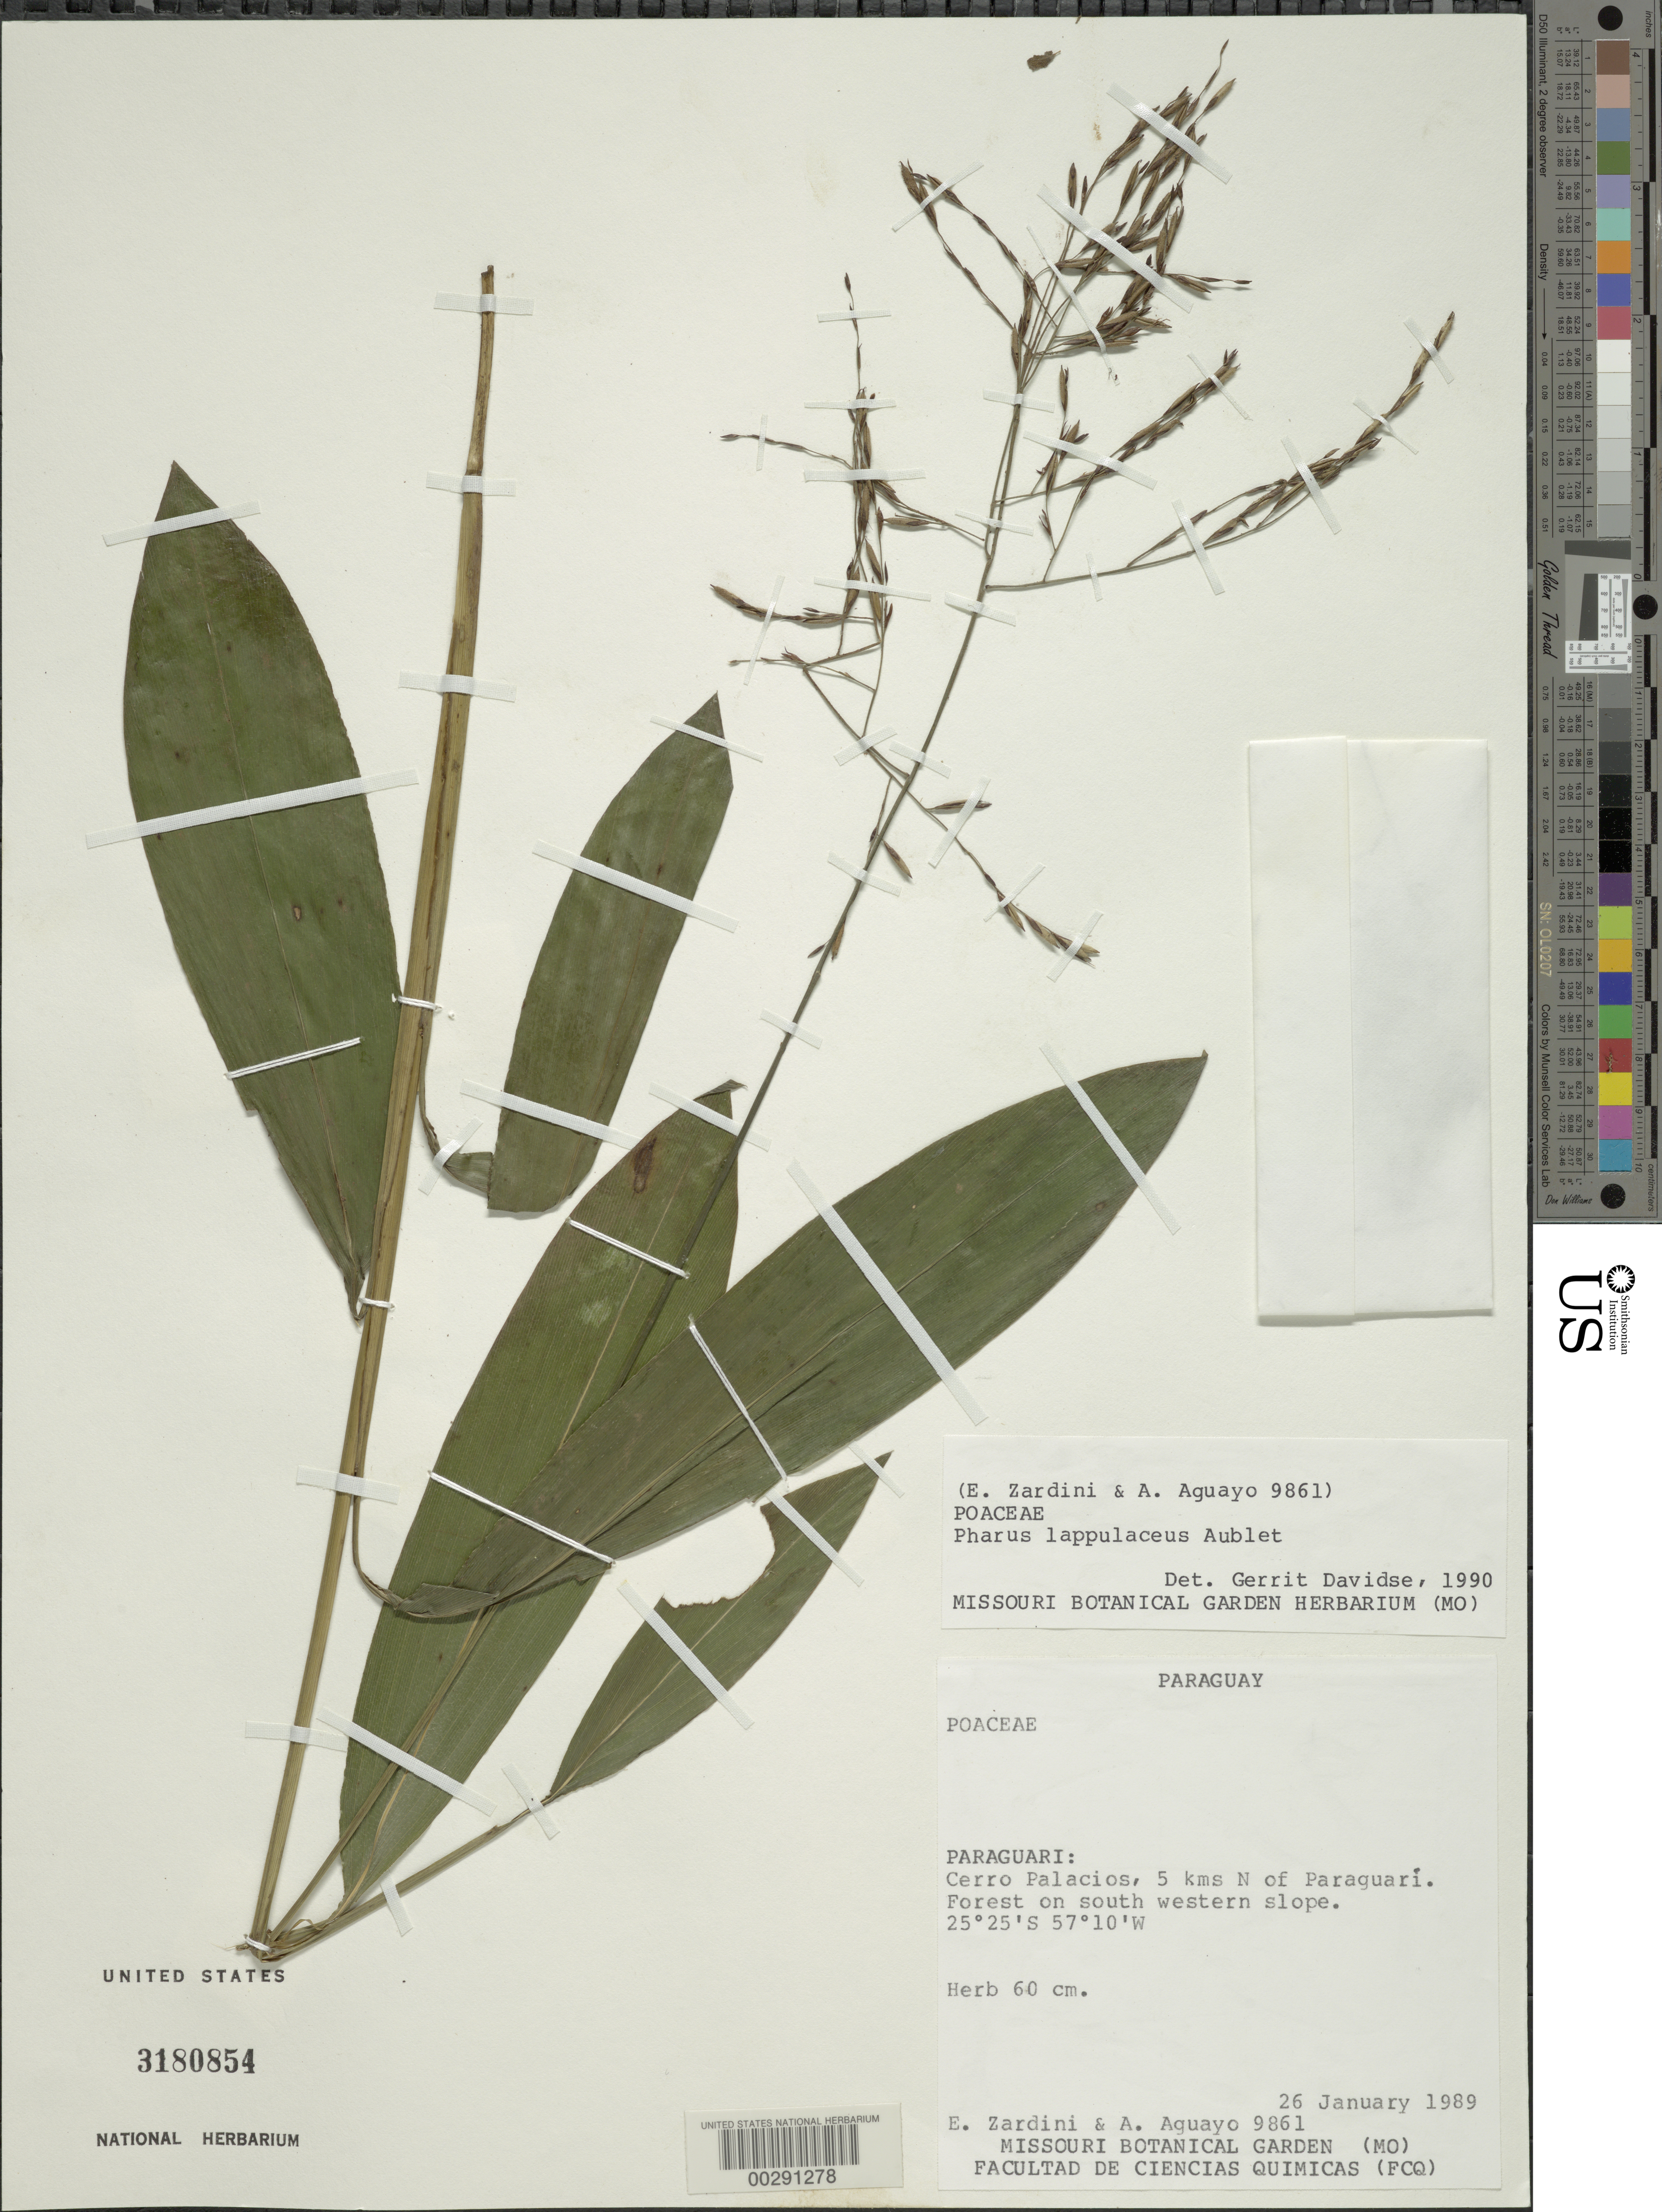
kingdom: Plantae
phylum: Tracheophyta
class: Liliopsida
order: Poales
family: Poaceae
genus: Pharus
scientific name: Pharus lappulaceus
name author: Aubl.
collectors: E. M. Zardini & A. Aguayo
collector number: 9861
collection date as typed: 26 Jan 1989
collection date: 1989-01-26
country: Paraguay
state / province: Paraguarí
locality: Cerro palacios, 5 km n of paraguari, sw slope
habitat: Forest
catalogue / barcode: US 3180854